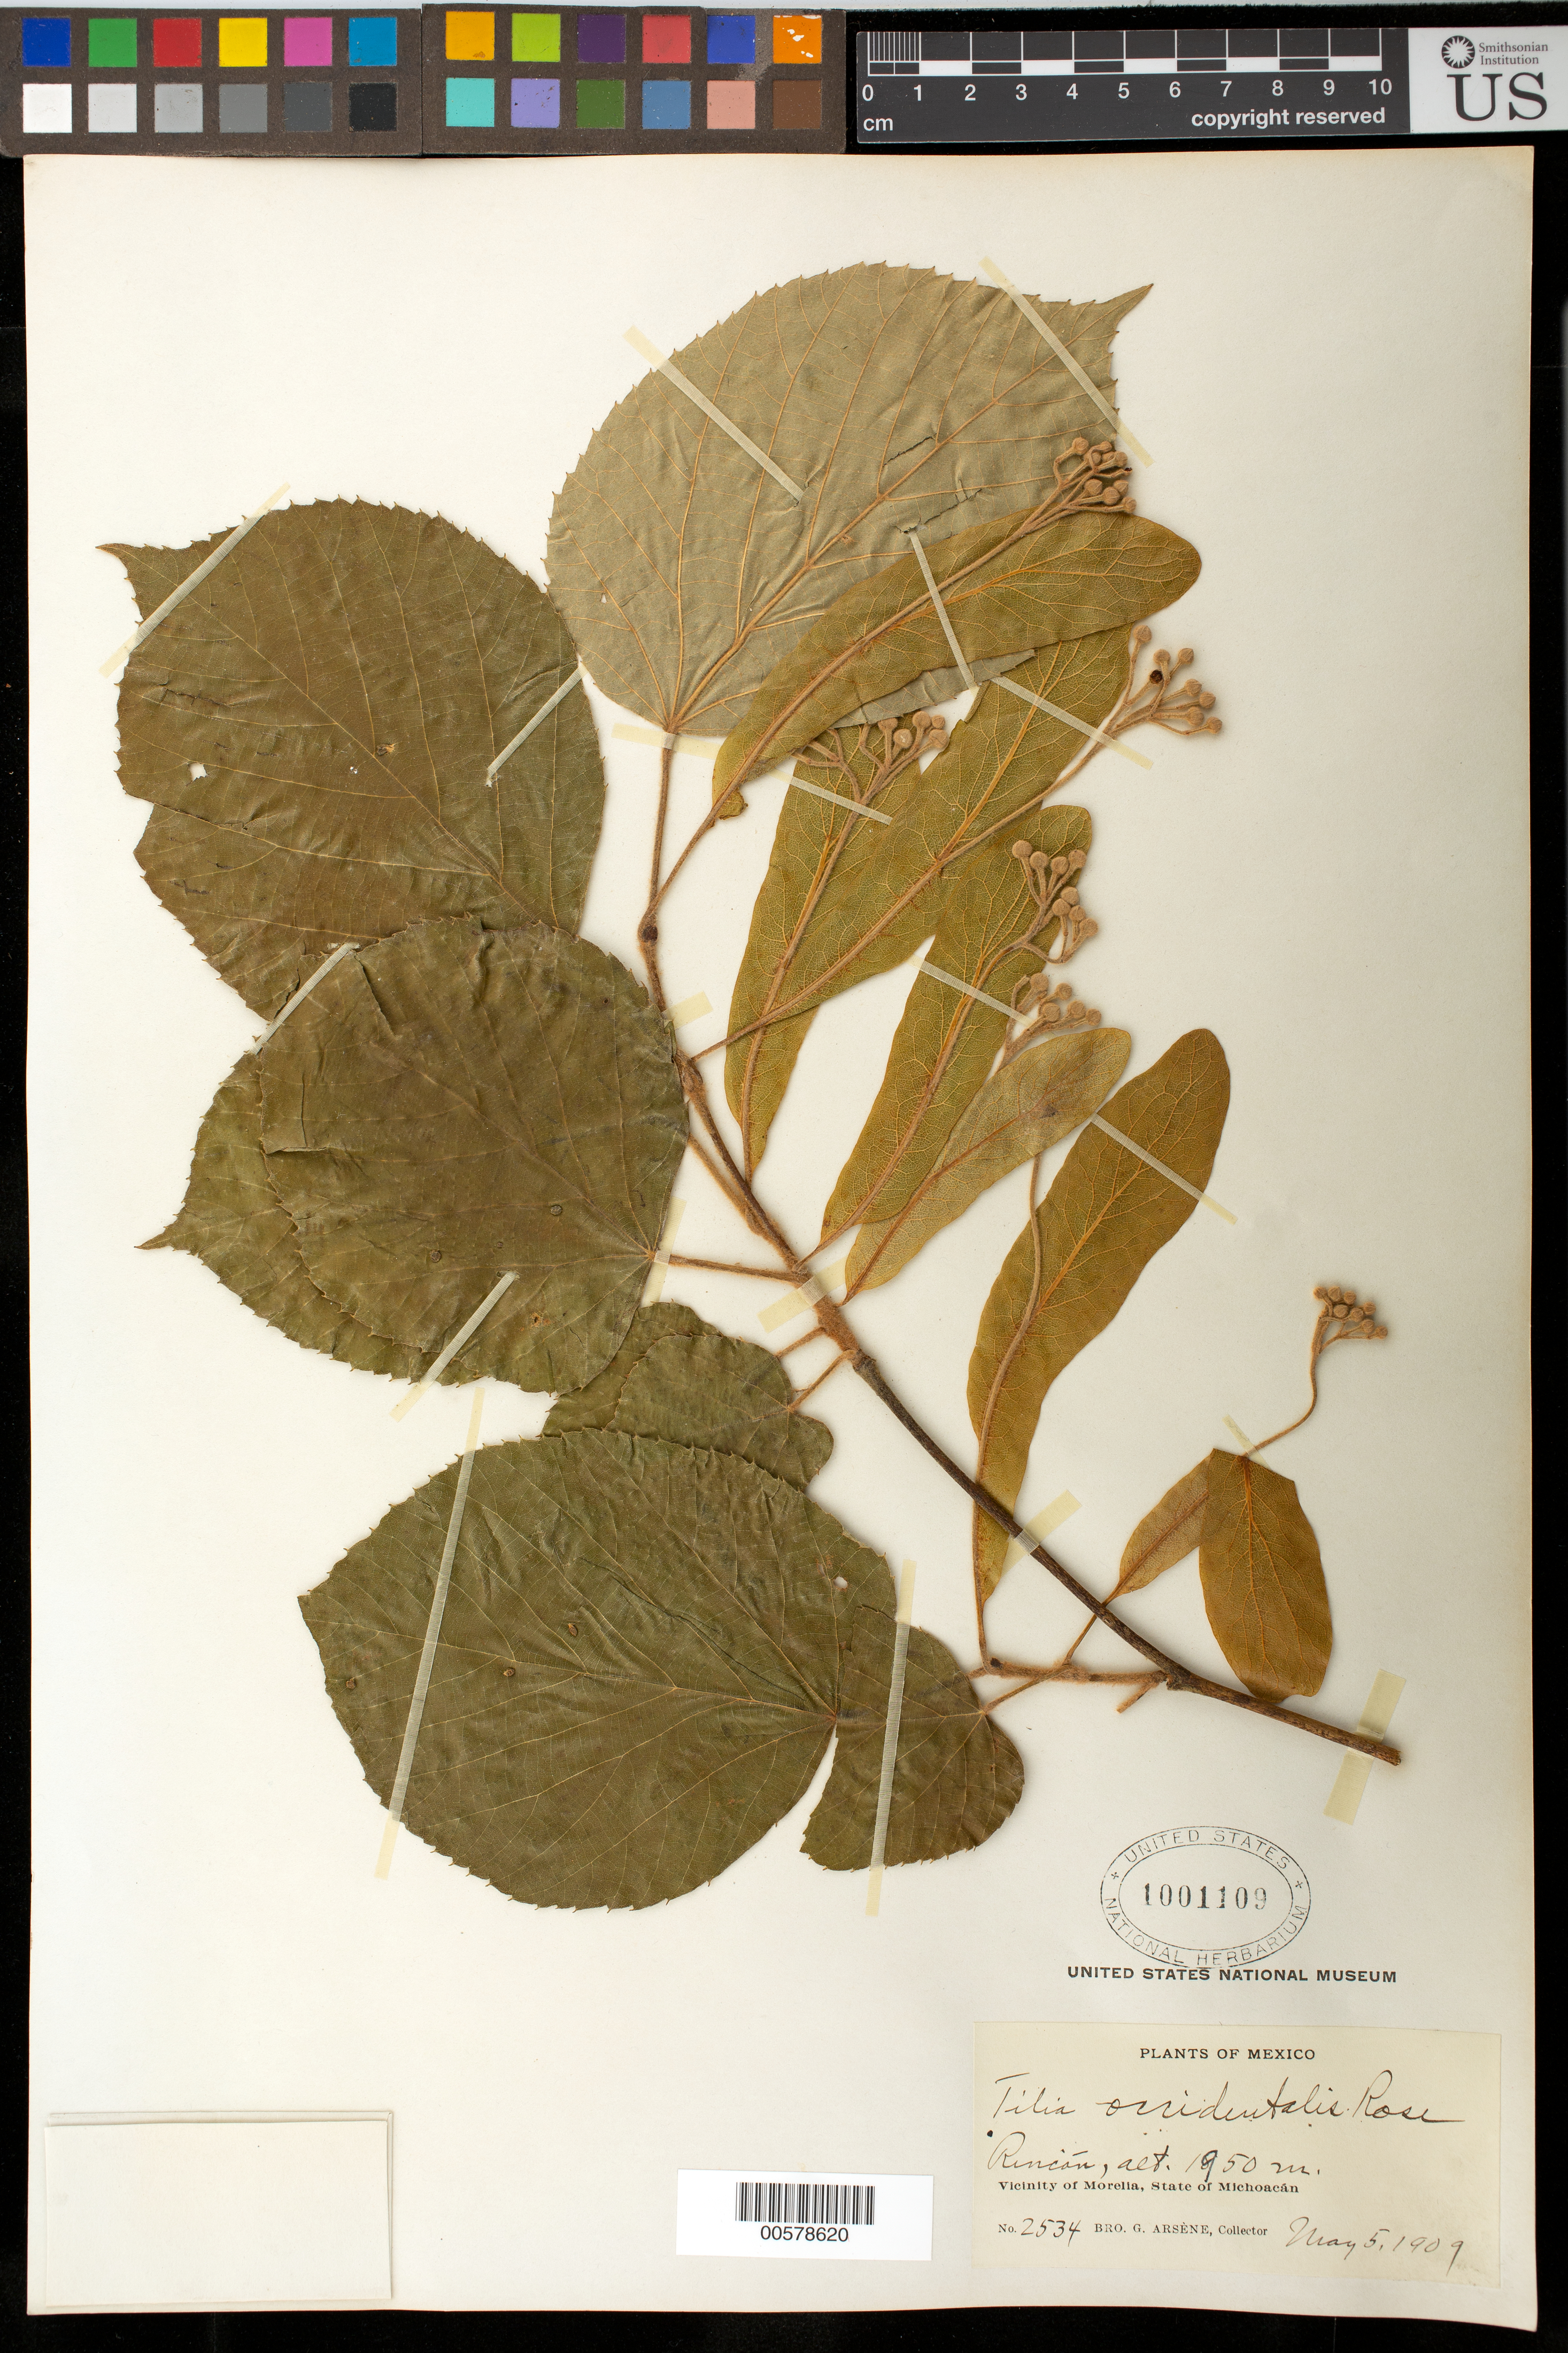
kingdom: Plantae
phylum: Tracheophyta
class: Magnoliopsida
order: Malvales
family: Malvaceae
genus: Tilia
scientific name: Tilia arsenei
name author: Bush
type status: Isotype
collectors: Bro. G. Arsène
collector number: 2534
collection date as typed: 05 May 1909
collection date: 1909-05-05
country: Mexico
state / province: Michoacán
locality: Vicinity of Morella. Rincón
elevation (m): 1950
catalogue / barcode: US 1001109